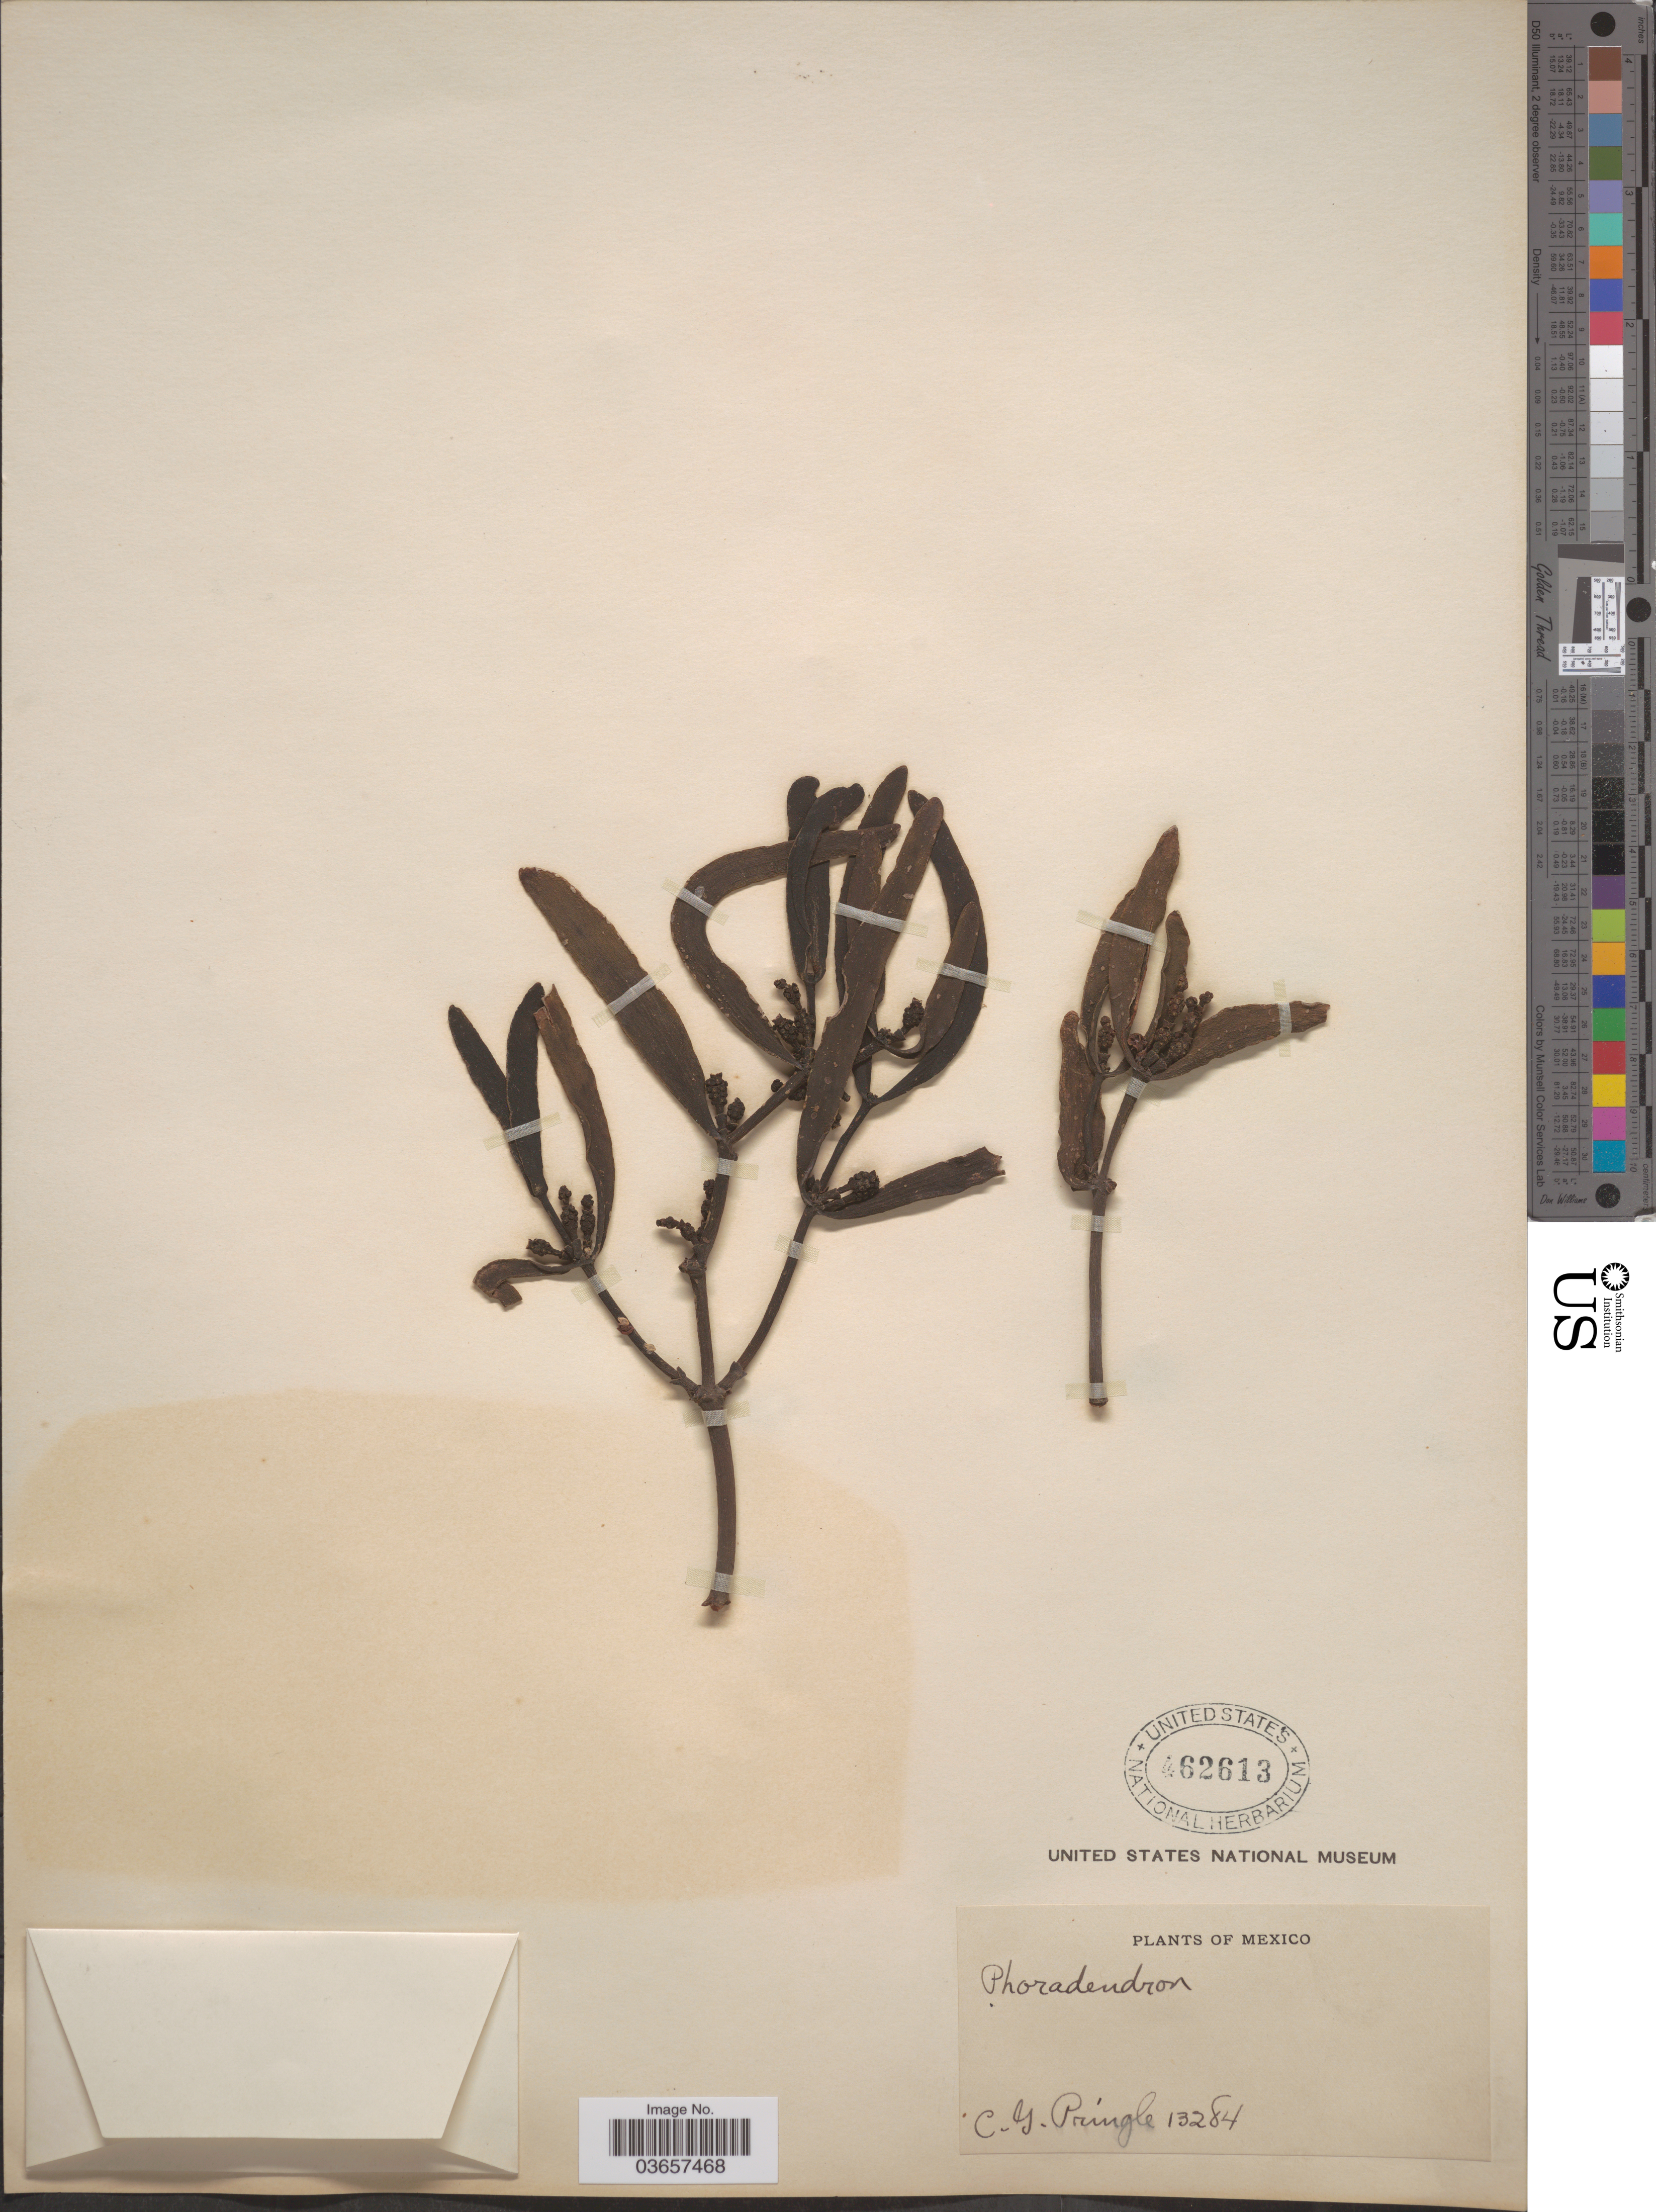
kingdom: Plantae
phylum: Tracheophyta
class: Magnoliopsida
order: Santalales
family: Viscaceae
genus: Phoradendron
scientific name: Phoradendron forestierae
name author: B.L. Rob. & Greenm.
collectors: C. G. Pringle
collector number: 13284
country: Mexico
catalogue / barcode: US 462613